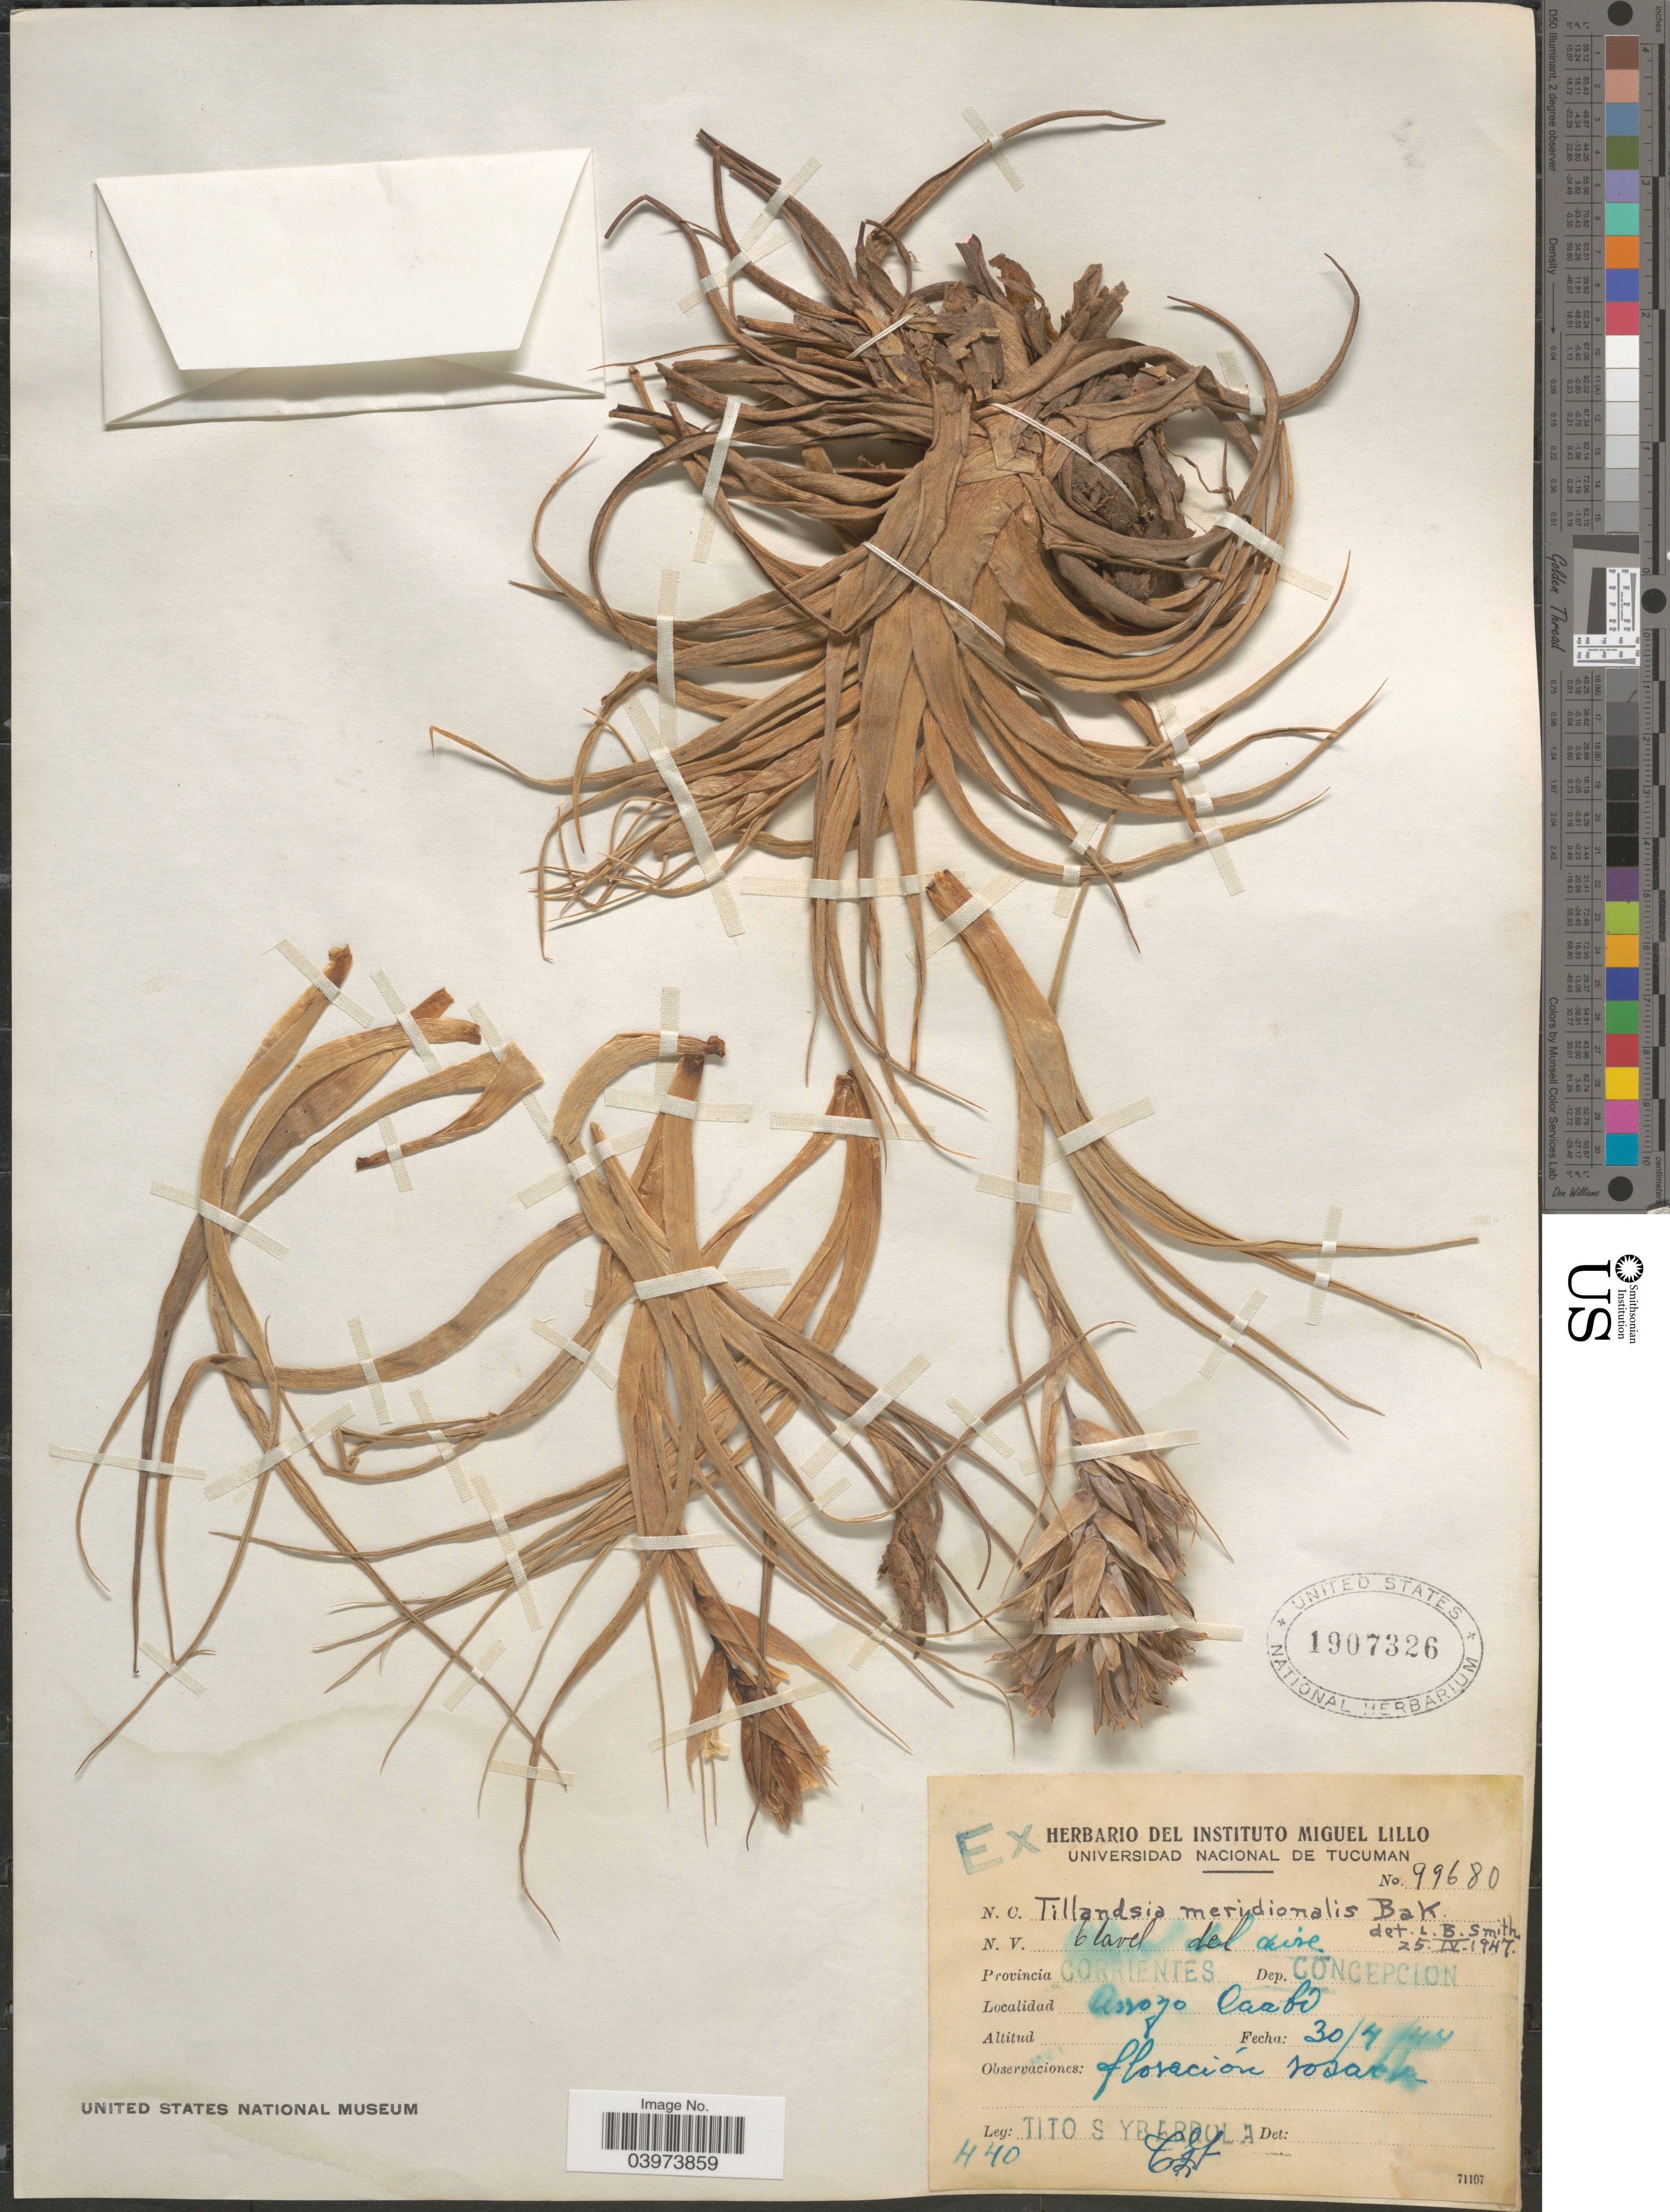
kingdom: Plantae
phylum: Tracheophyta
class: Liliopsida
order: Poales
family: Bromeliaceae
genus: Tillandsia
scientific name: Tillandsia meridionalis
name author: Baker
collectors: T. Ibarrola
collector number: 440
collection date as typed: Transcribed d/m/y: 30/4/74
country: Argentina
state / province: Corrientes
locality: Dep. Concepcion. Arroyo Caabi.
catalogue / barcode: US 1907326